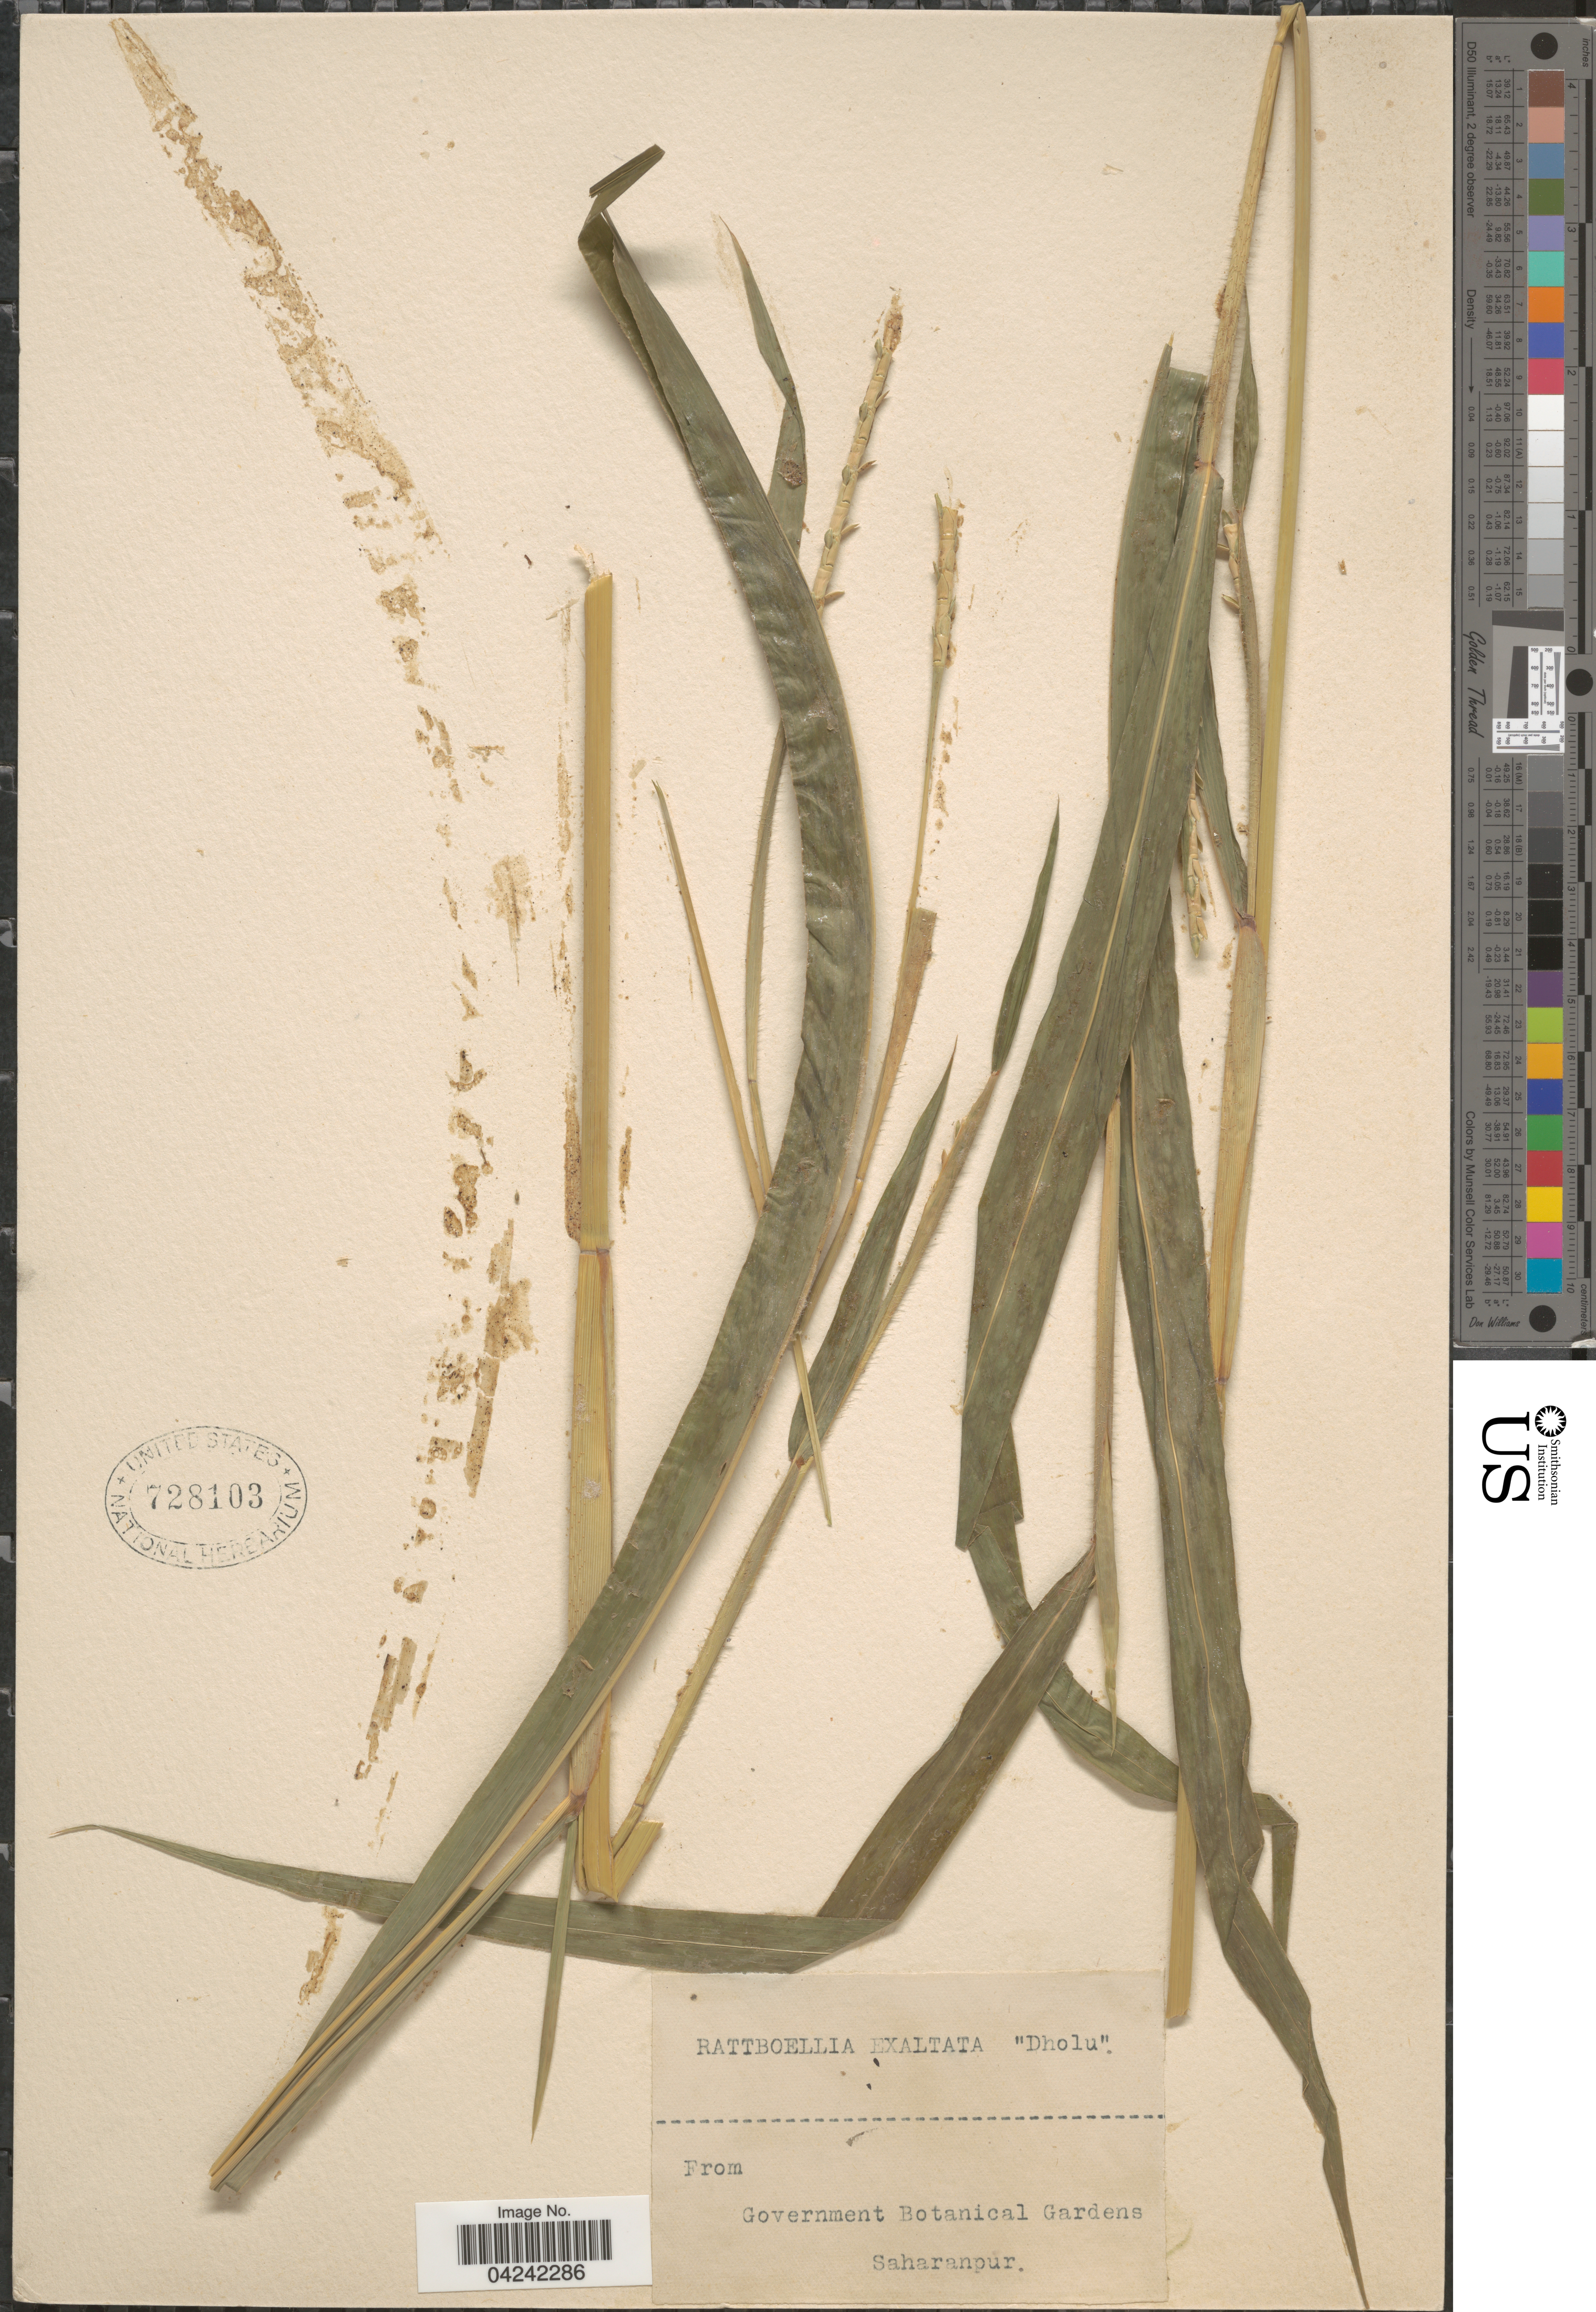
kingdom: Plantae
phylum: Tracheophyta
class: Liliopsida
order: Poales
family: Poaceae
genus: Rottboellia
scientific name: Rottboellia cochinchinensis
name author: (Lour.) Clayton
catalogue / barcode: US 728103